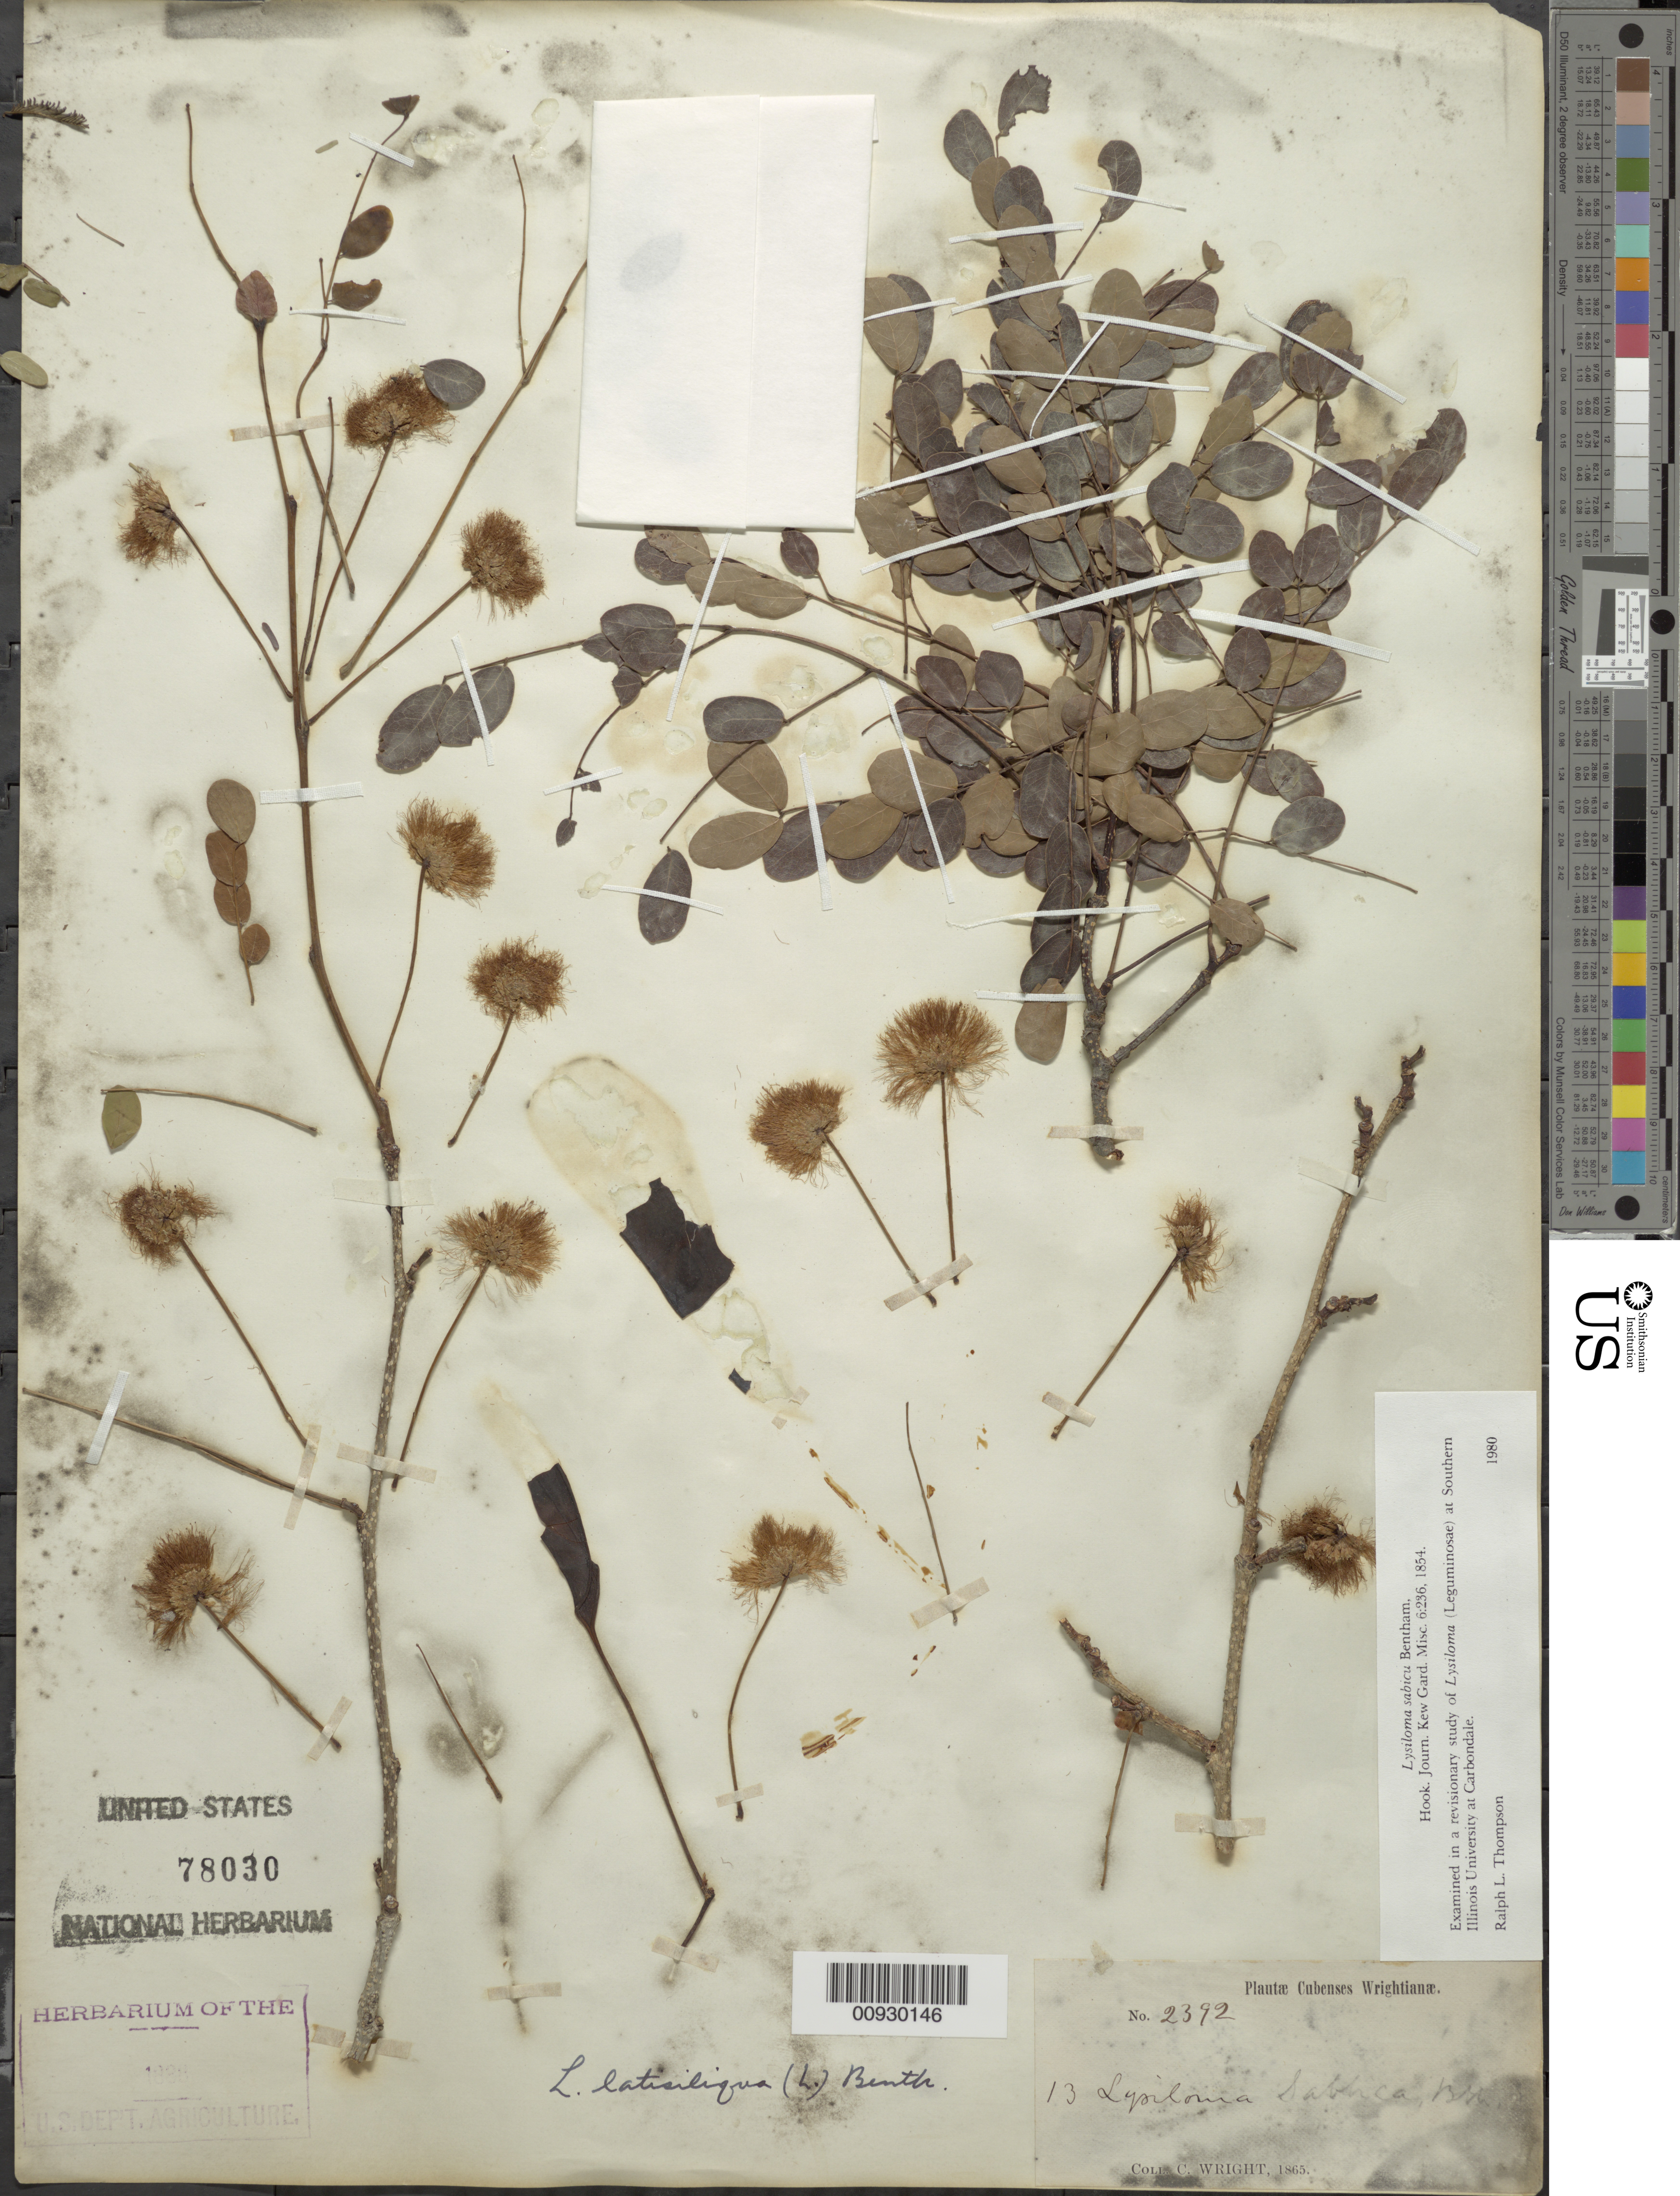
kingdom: Plantae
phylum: Tracheophyta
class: Magnoliopsida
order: Fabales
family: Fabaceae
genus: Lysiloma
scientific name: Lysiloma sabicu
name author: Benth.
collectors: C. Wright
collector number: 2392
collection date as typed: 1865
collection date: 1865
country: Cuba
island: Cuba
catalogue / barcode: US 78030